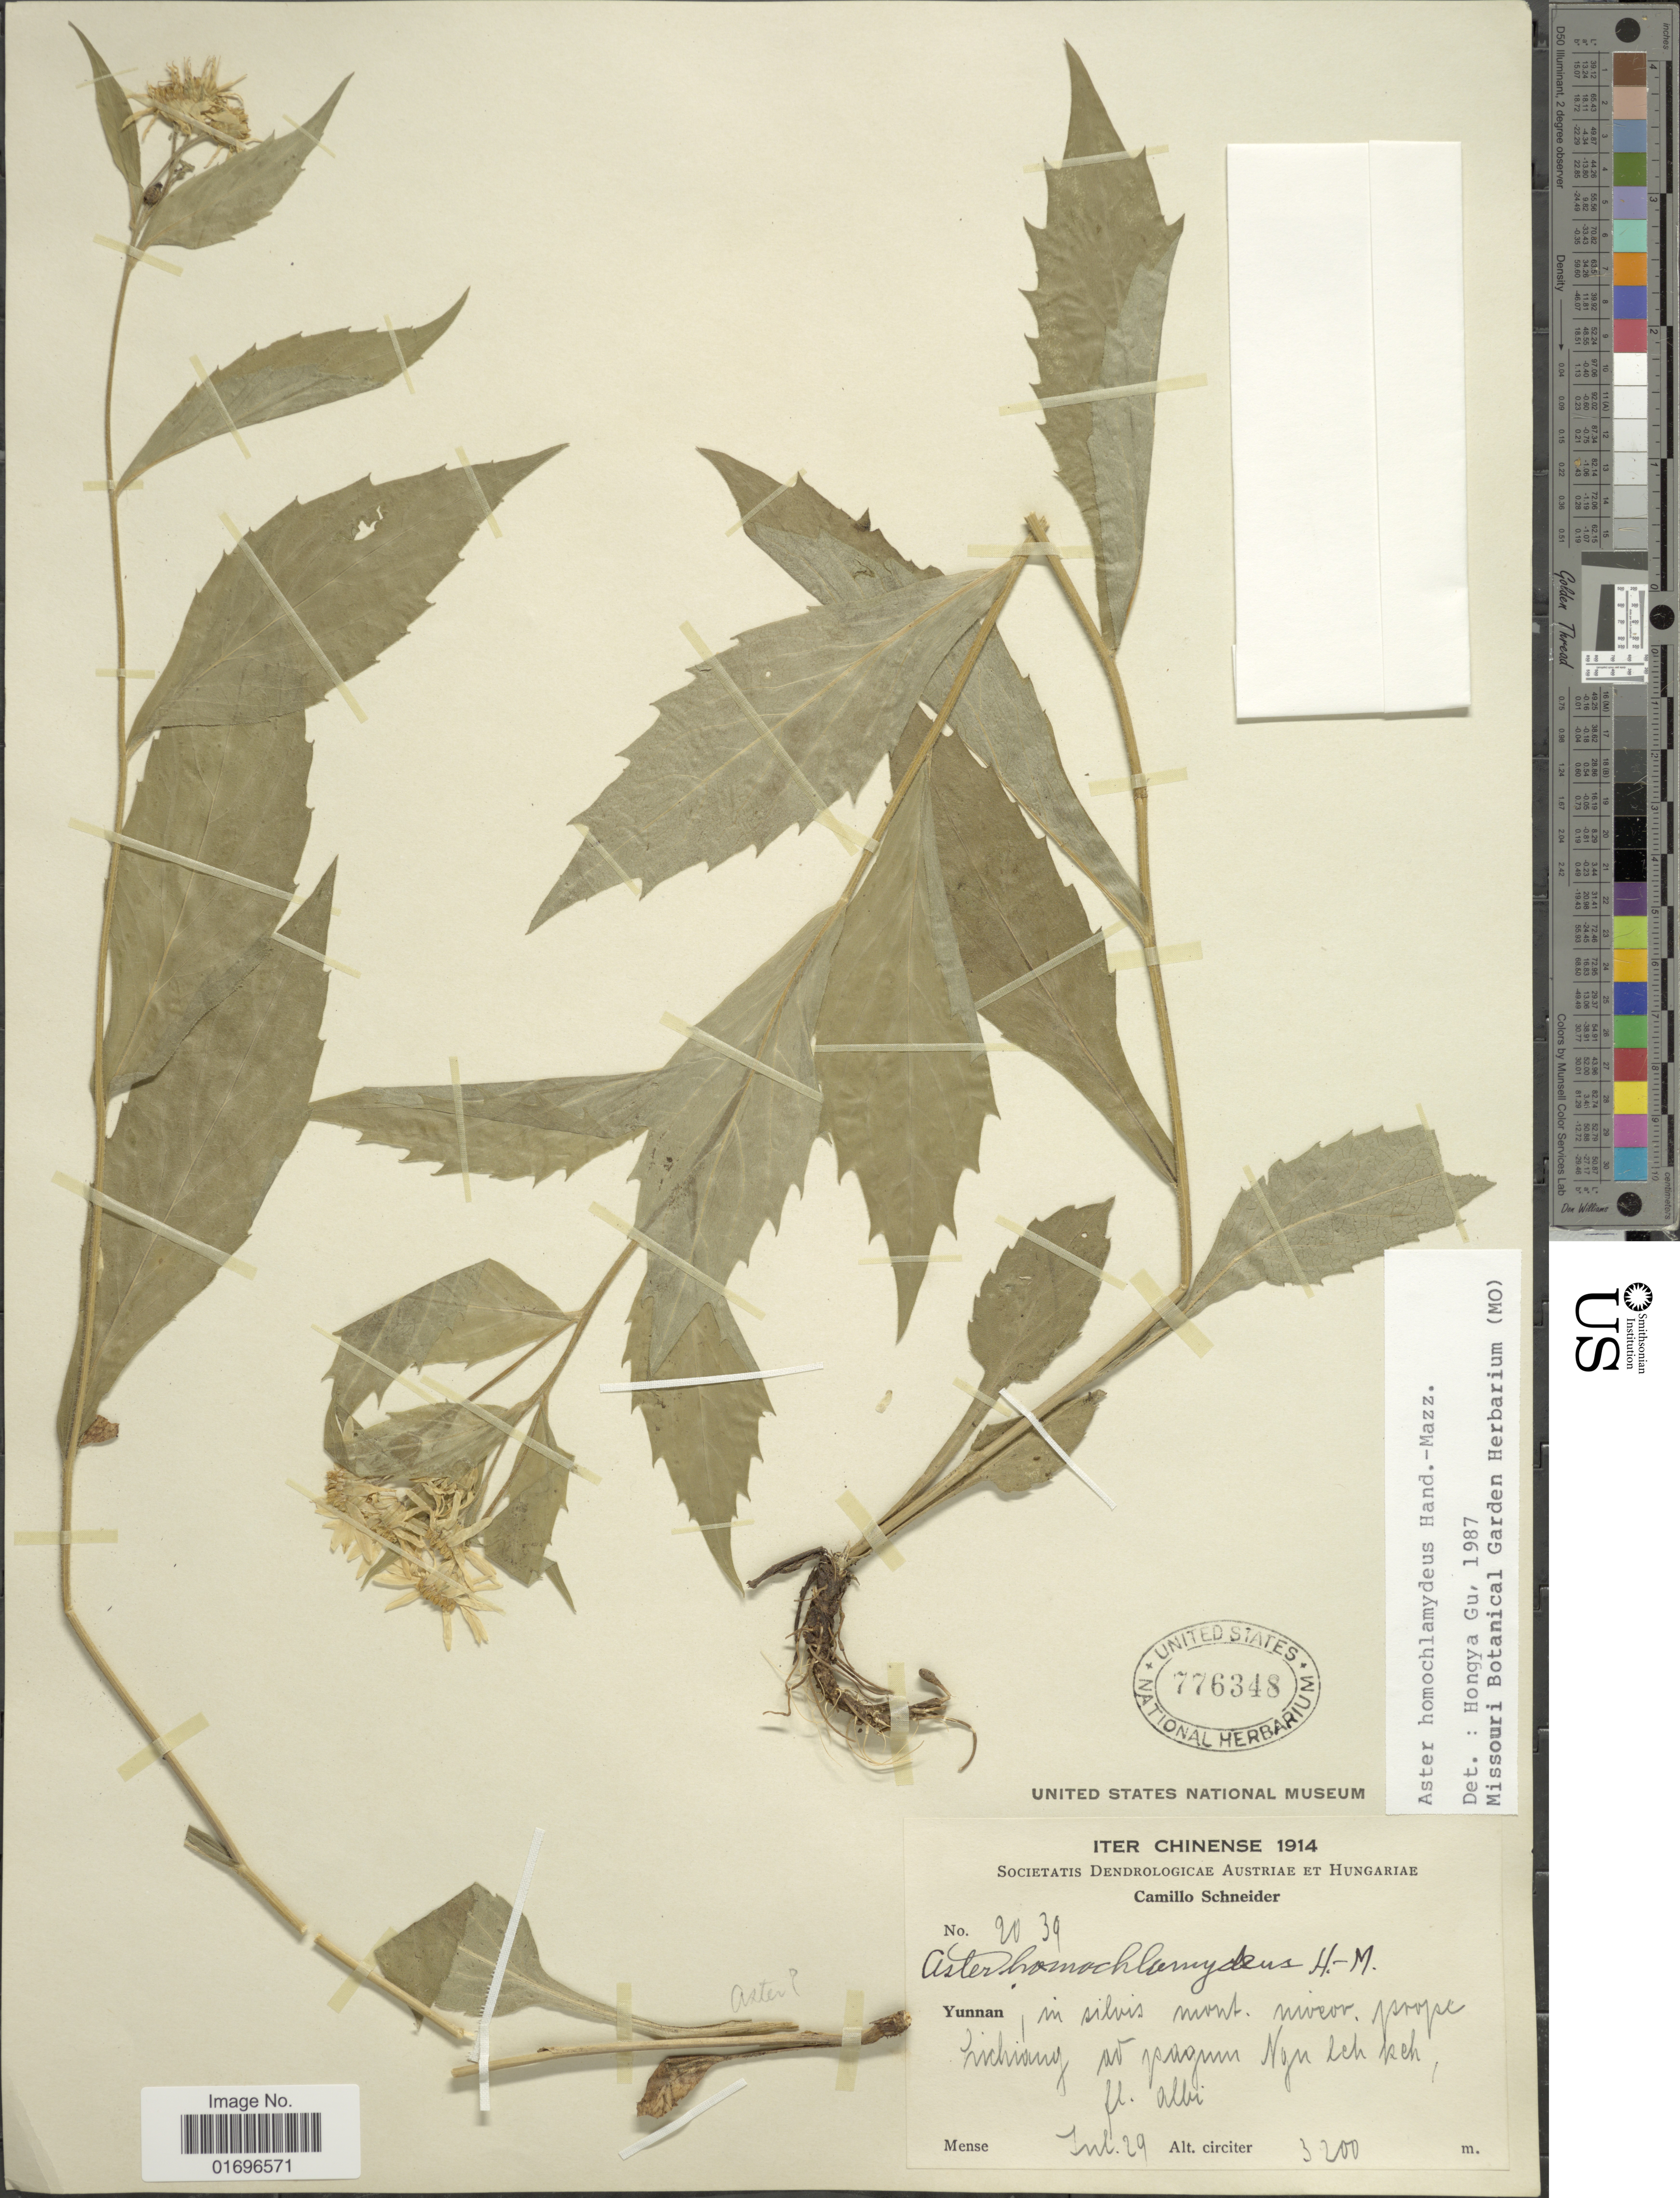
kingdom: Plantae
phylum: Tracheophyta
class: Magnoliopsida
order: Asterales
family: Asteraceae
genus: Aster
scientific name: Aster homochlamydeus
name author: Hand.-Mazz.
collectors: C. K. Schneider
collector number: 2039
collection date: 1914-07-29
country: China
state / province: Yunnan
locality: Yunnan, in silvis mont. niveov. prope Lichiang ad pagum Ngu leh keh [interpreted]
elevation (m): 3200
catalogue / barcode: US 776348